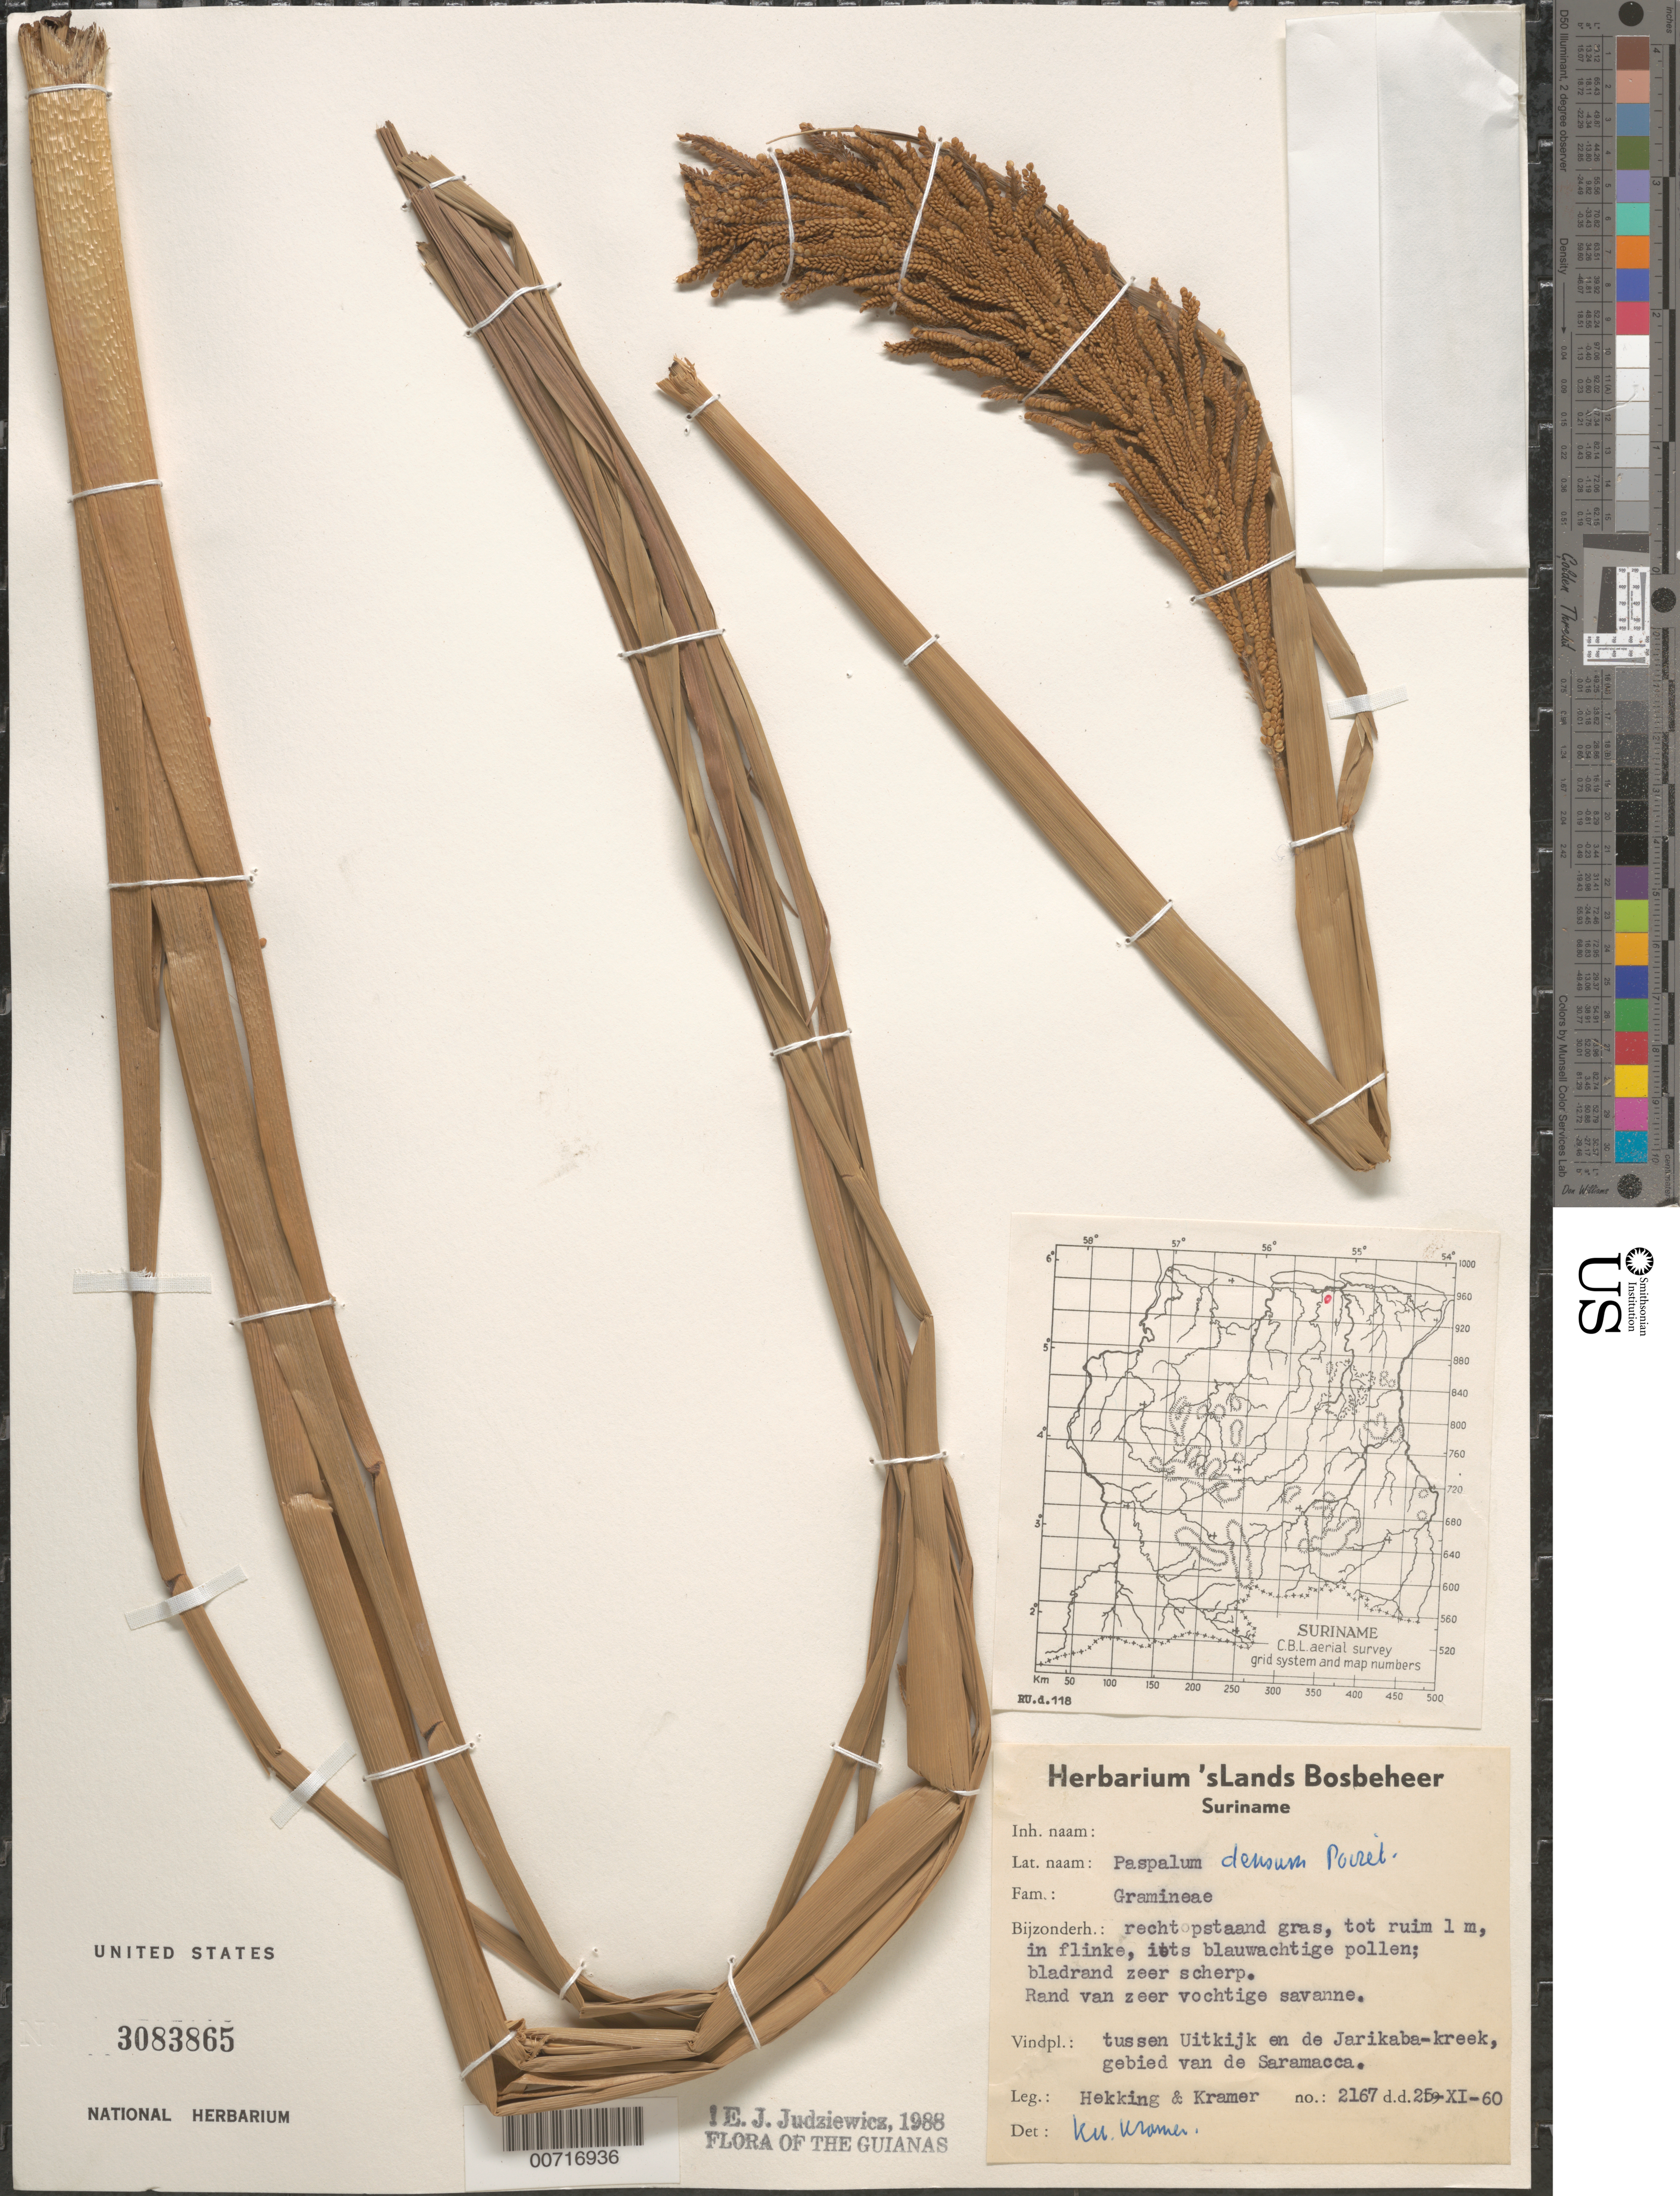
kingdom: Plantae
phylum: Tracheophyta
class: Liliopsida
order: Poales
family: Poaceae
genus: Paspalum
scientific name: Paspalum densum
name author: Poir.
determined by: Judziewicz, E. J.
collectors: W. H. A. Hekking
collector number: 2167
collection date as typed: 25-Nov-60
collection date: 1960-11-25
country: Suriname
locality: Tussen Uitkijk en de Jarikaba-Kreek, gebied van de Saramacca [Between lookout and the Jarikaba creek, area of the Saramacca]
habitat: Edge of very damp savanna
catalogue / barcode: US 3083865